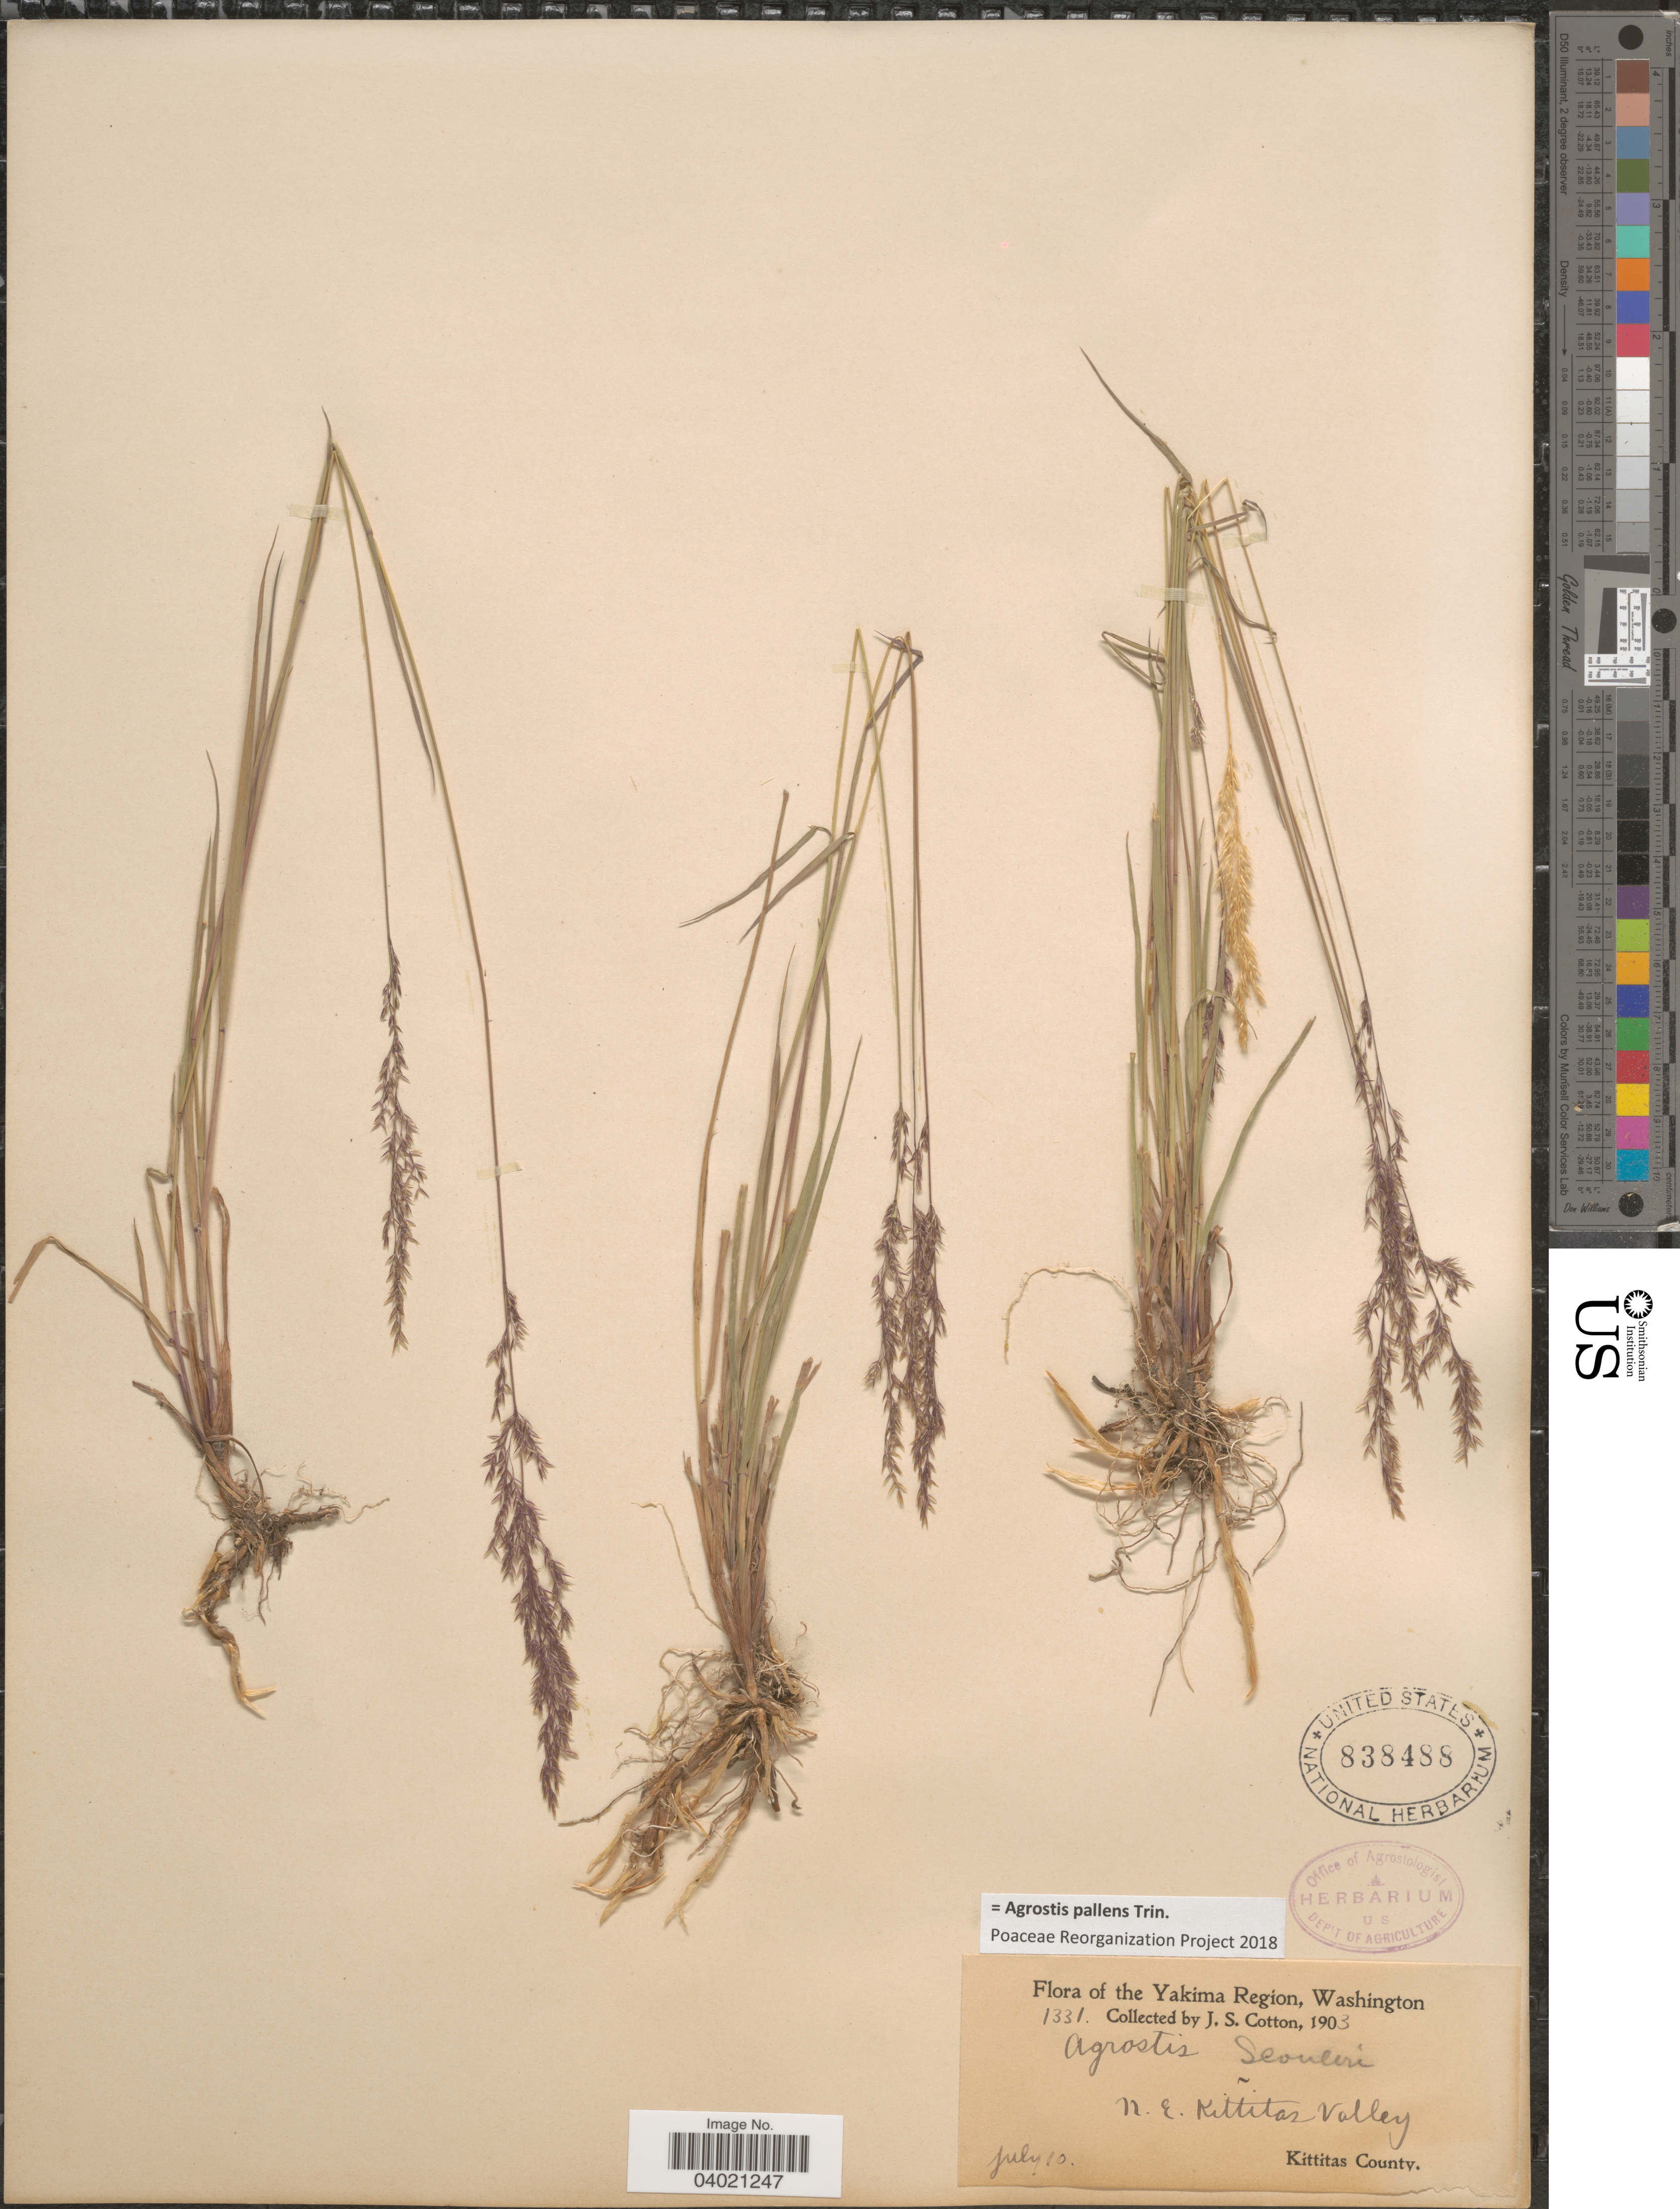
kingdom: Plantae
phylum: Tracheophyta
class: Liliopsida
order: Poales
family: Poaceae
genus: Agrostis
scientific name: Agrostis pallens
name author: Trin.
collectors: J. S. Cotton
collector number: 1331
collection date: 1903-07-10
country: United States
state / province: Washington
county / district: Kittitas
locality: The Yakima Region. N. E. Kittitas Valley. Kittitas County.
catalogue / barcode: US 838488